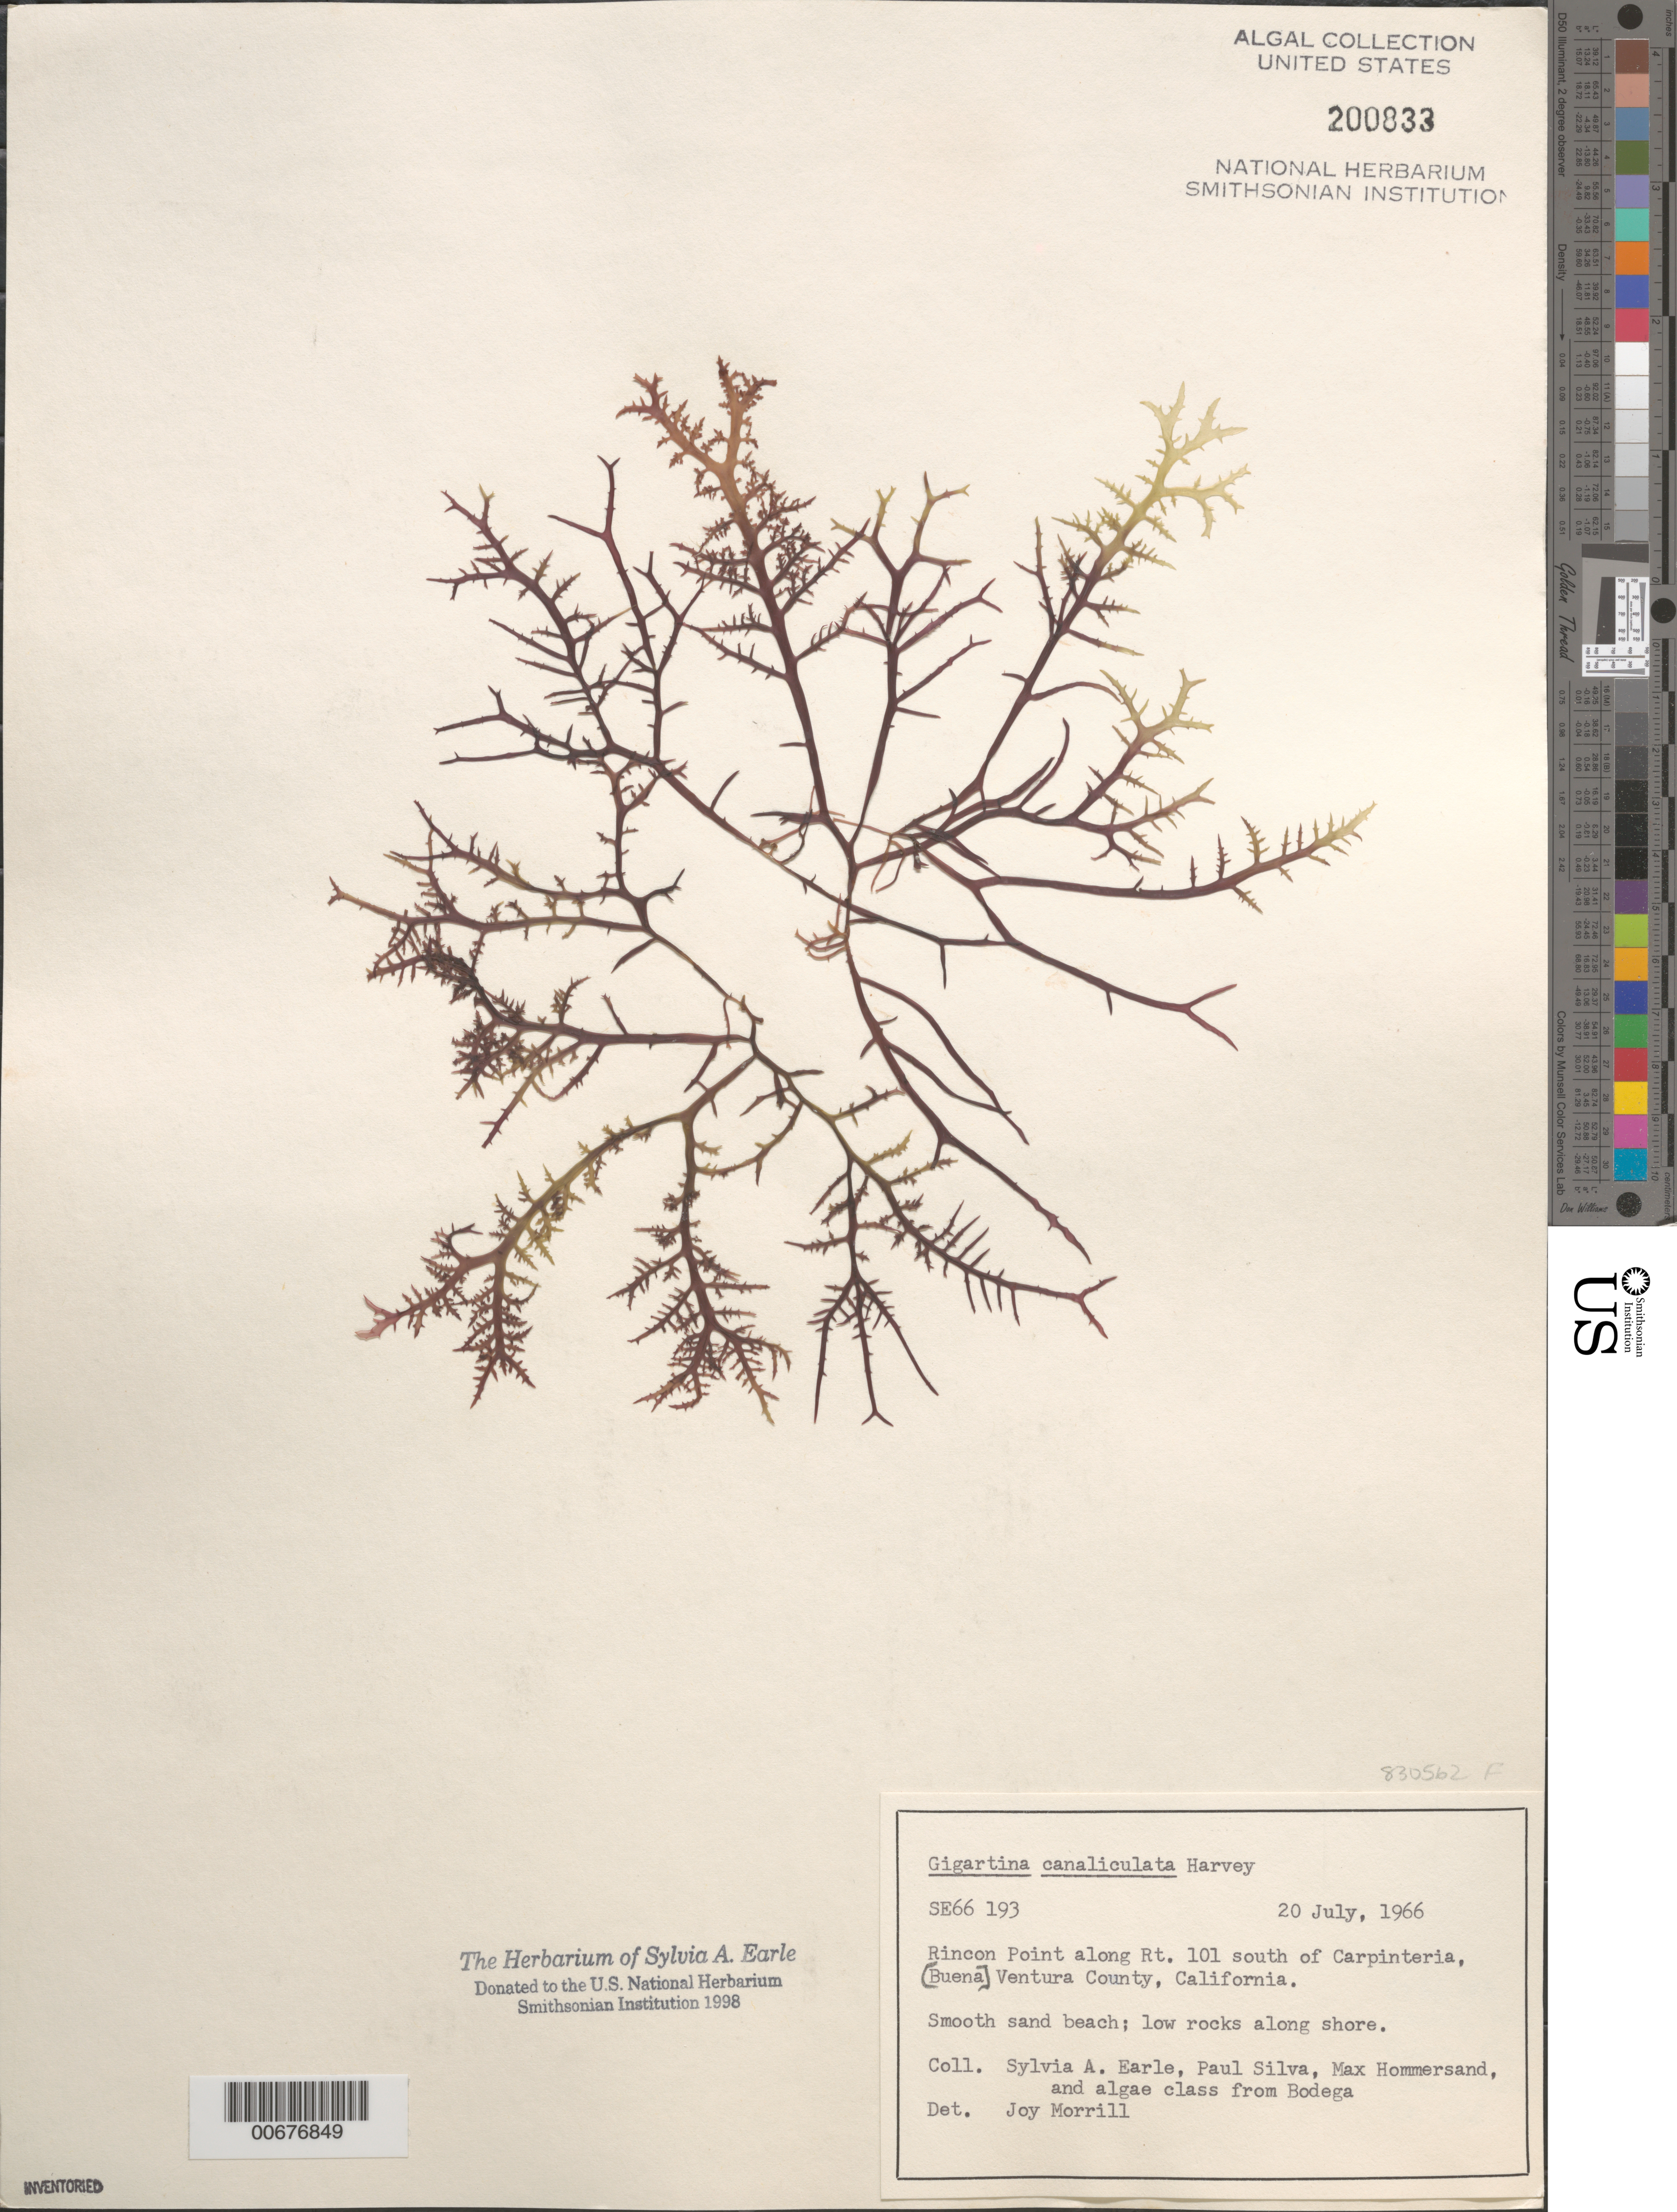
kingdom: Plantae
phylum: Rhodophyta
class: Florideophyceae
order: Gigartinales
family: Gigartinaceae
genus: Chondracanthus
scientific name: Chondracanthus canaliculatus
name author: (Harv.) Guiry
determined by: Algae name updating Project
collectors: S. A. Earle, P. C. Silva, M. H. Hommersand & Bodega Algae Class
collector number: SE 66193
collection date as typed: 20 Jul 1966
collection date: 1966-07-20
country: United States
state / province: California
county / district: Ventura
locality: Rincon Point, Route 101 south of Carpinteria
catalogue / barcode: US 200833